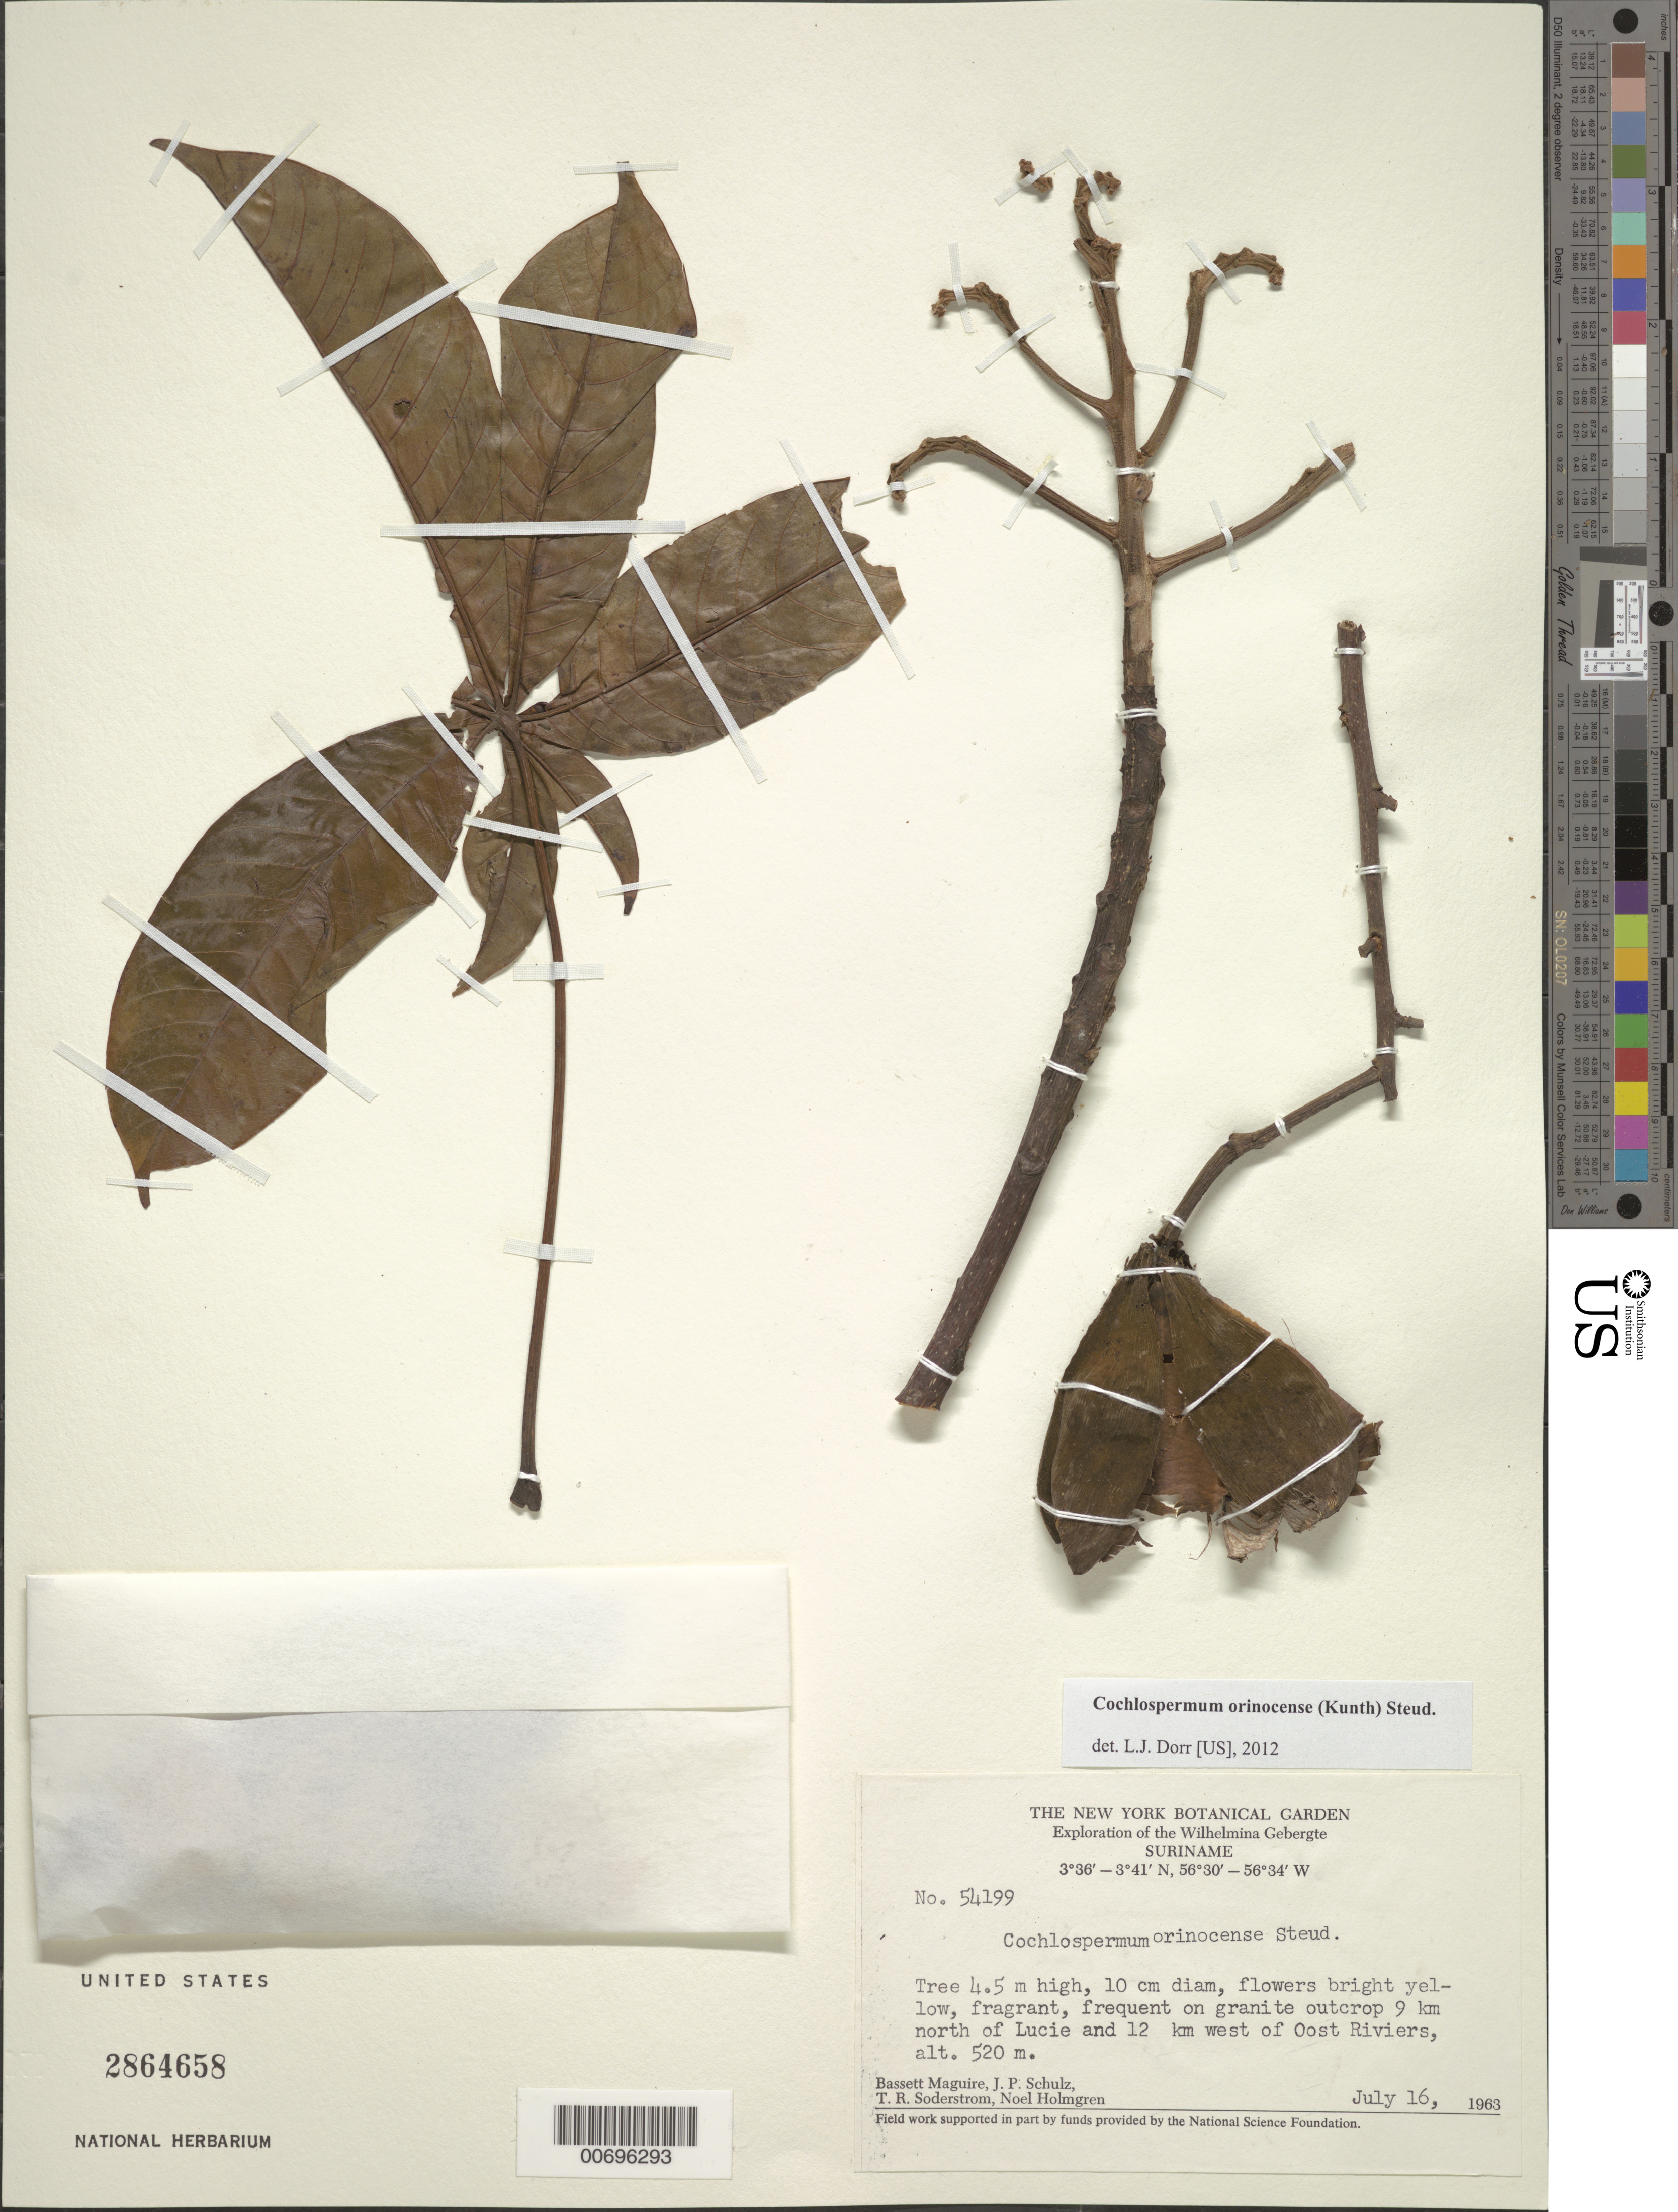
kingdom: Plantae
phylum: Tracheophyta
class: Magnoliopsida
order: Malvales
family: Cochlospermaceae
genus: Cochlospermum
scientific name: Cochlospermum orinocense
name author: (Kunth) Steud.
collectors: B. Maguire, J. P. Schulz, T. R. Soderstrom & N. H. Holmgren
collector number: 54199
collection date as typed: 16-Jul-63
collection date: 1963-07-16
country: Suriname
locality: Lucie R., 9 km N of and 12 km W of Oost R., Wilhelmina Gebergte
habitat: Granite outcrop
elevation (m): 520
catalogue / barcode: US 2864658